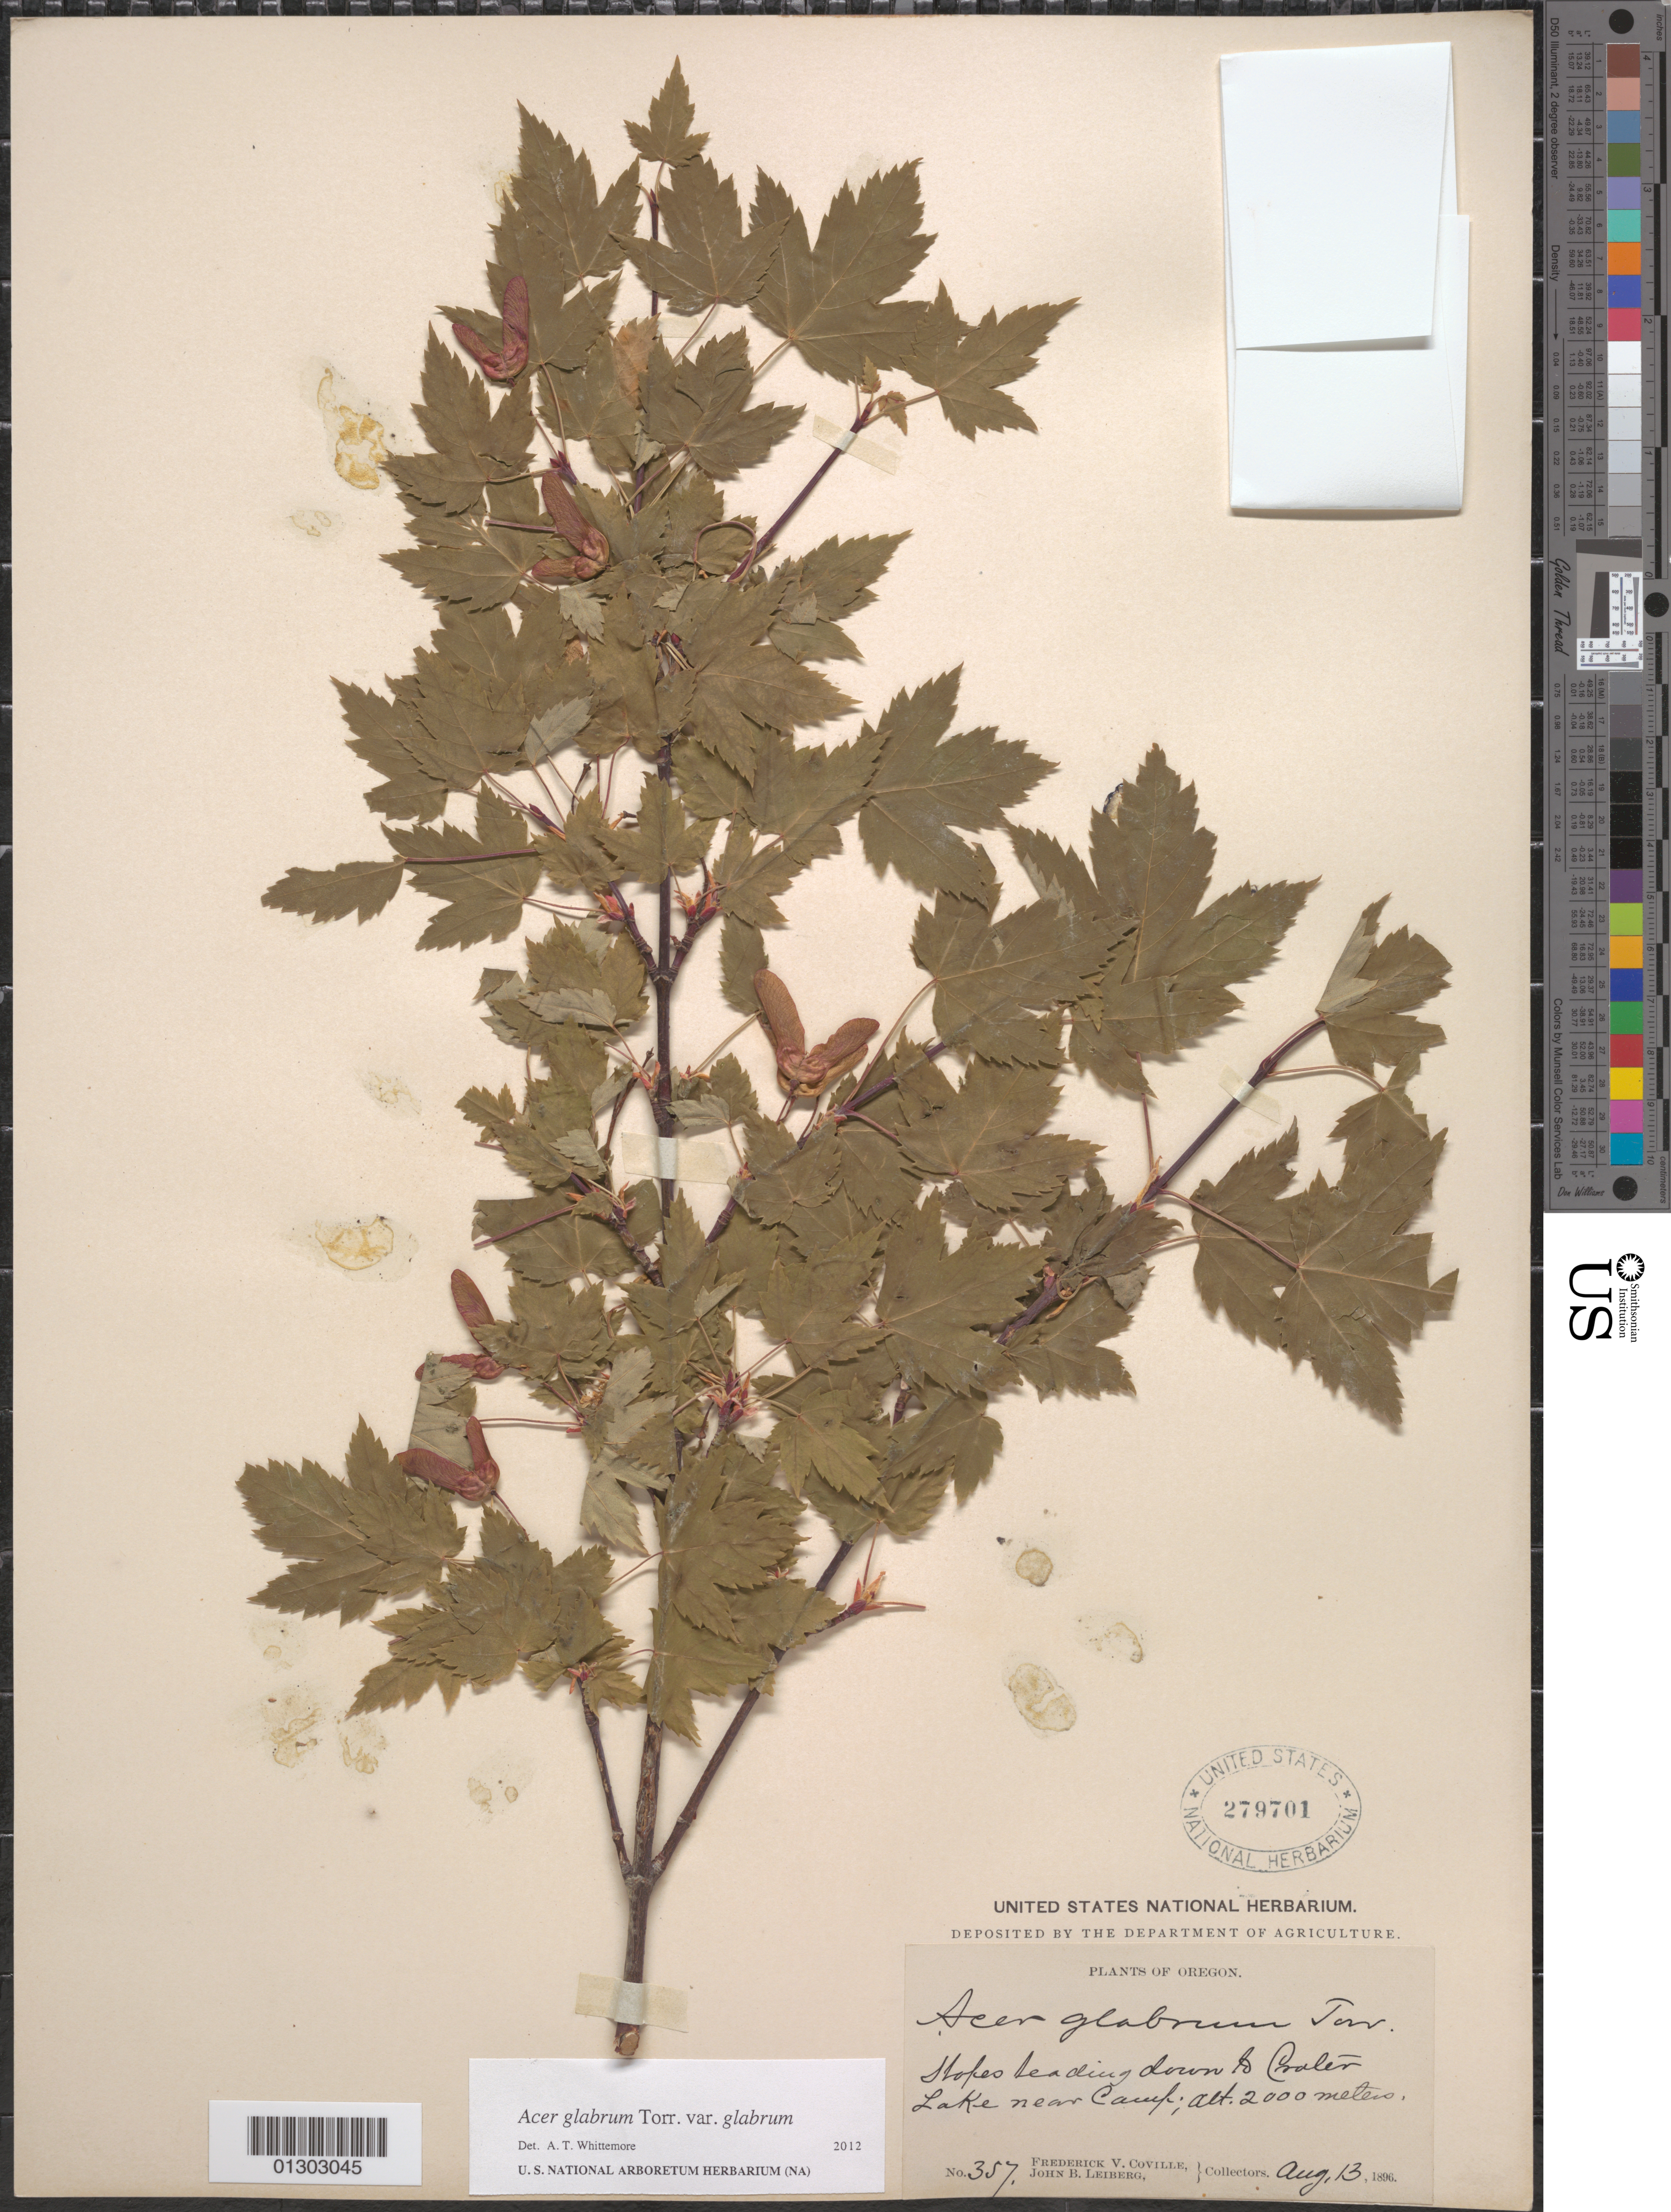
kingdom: Plantae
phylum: Tracheophyta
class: Magnoliopsida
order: Sapindales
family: Sapindaceae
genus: Acer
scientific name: Acer glabrum var. glabrum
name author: Torr.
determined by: Whittemore, A. T.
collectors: F. V. Coville & J. Leiberg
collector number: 357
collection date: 1896-08-13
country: United States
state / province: Oregon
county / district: Klamath County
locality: Crater Lake, near Camp.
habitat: Slopes leading down to lake.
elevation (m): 610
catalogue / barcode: US 279701